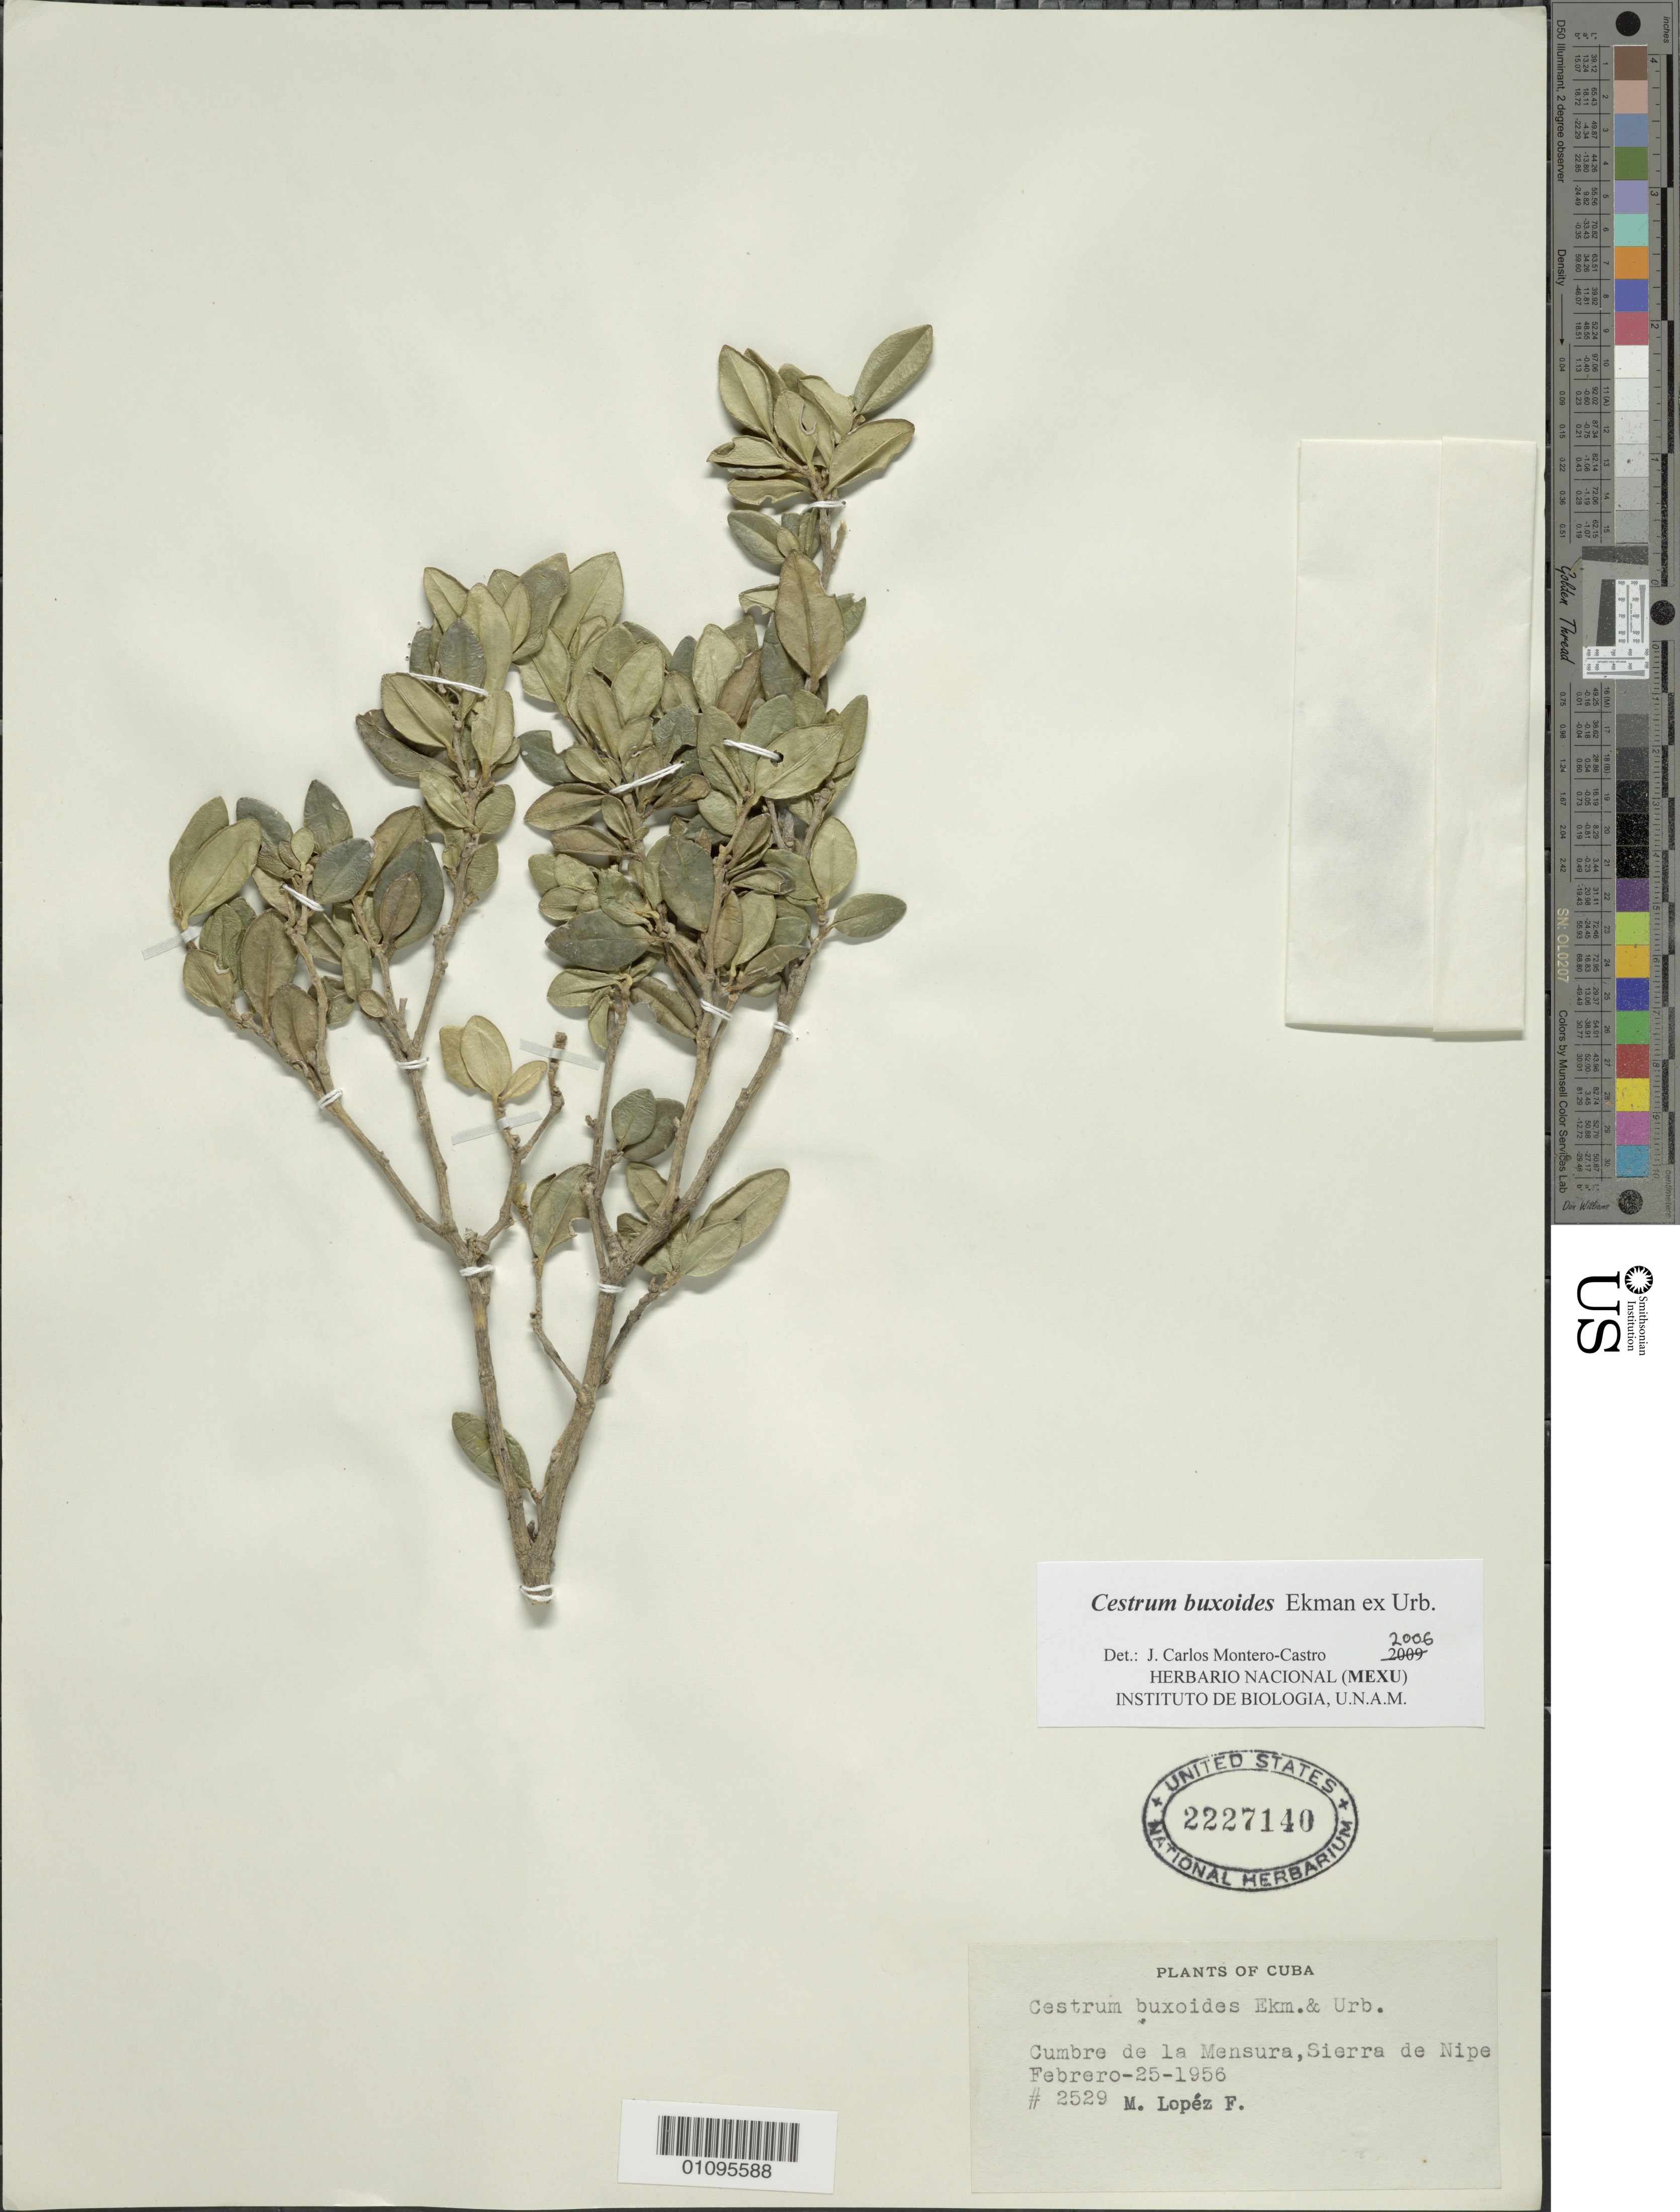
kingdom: Plantae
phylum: Tracheophyta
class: Magnoliopsida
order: Solanales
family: Solanaceae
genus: Cestrum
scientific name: Cestrum buxoides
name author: Ekman ex Urb.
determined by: Montero-Castro, J. C.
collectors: M. López Figueiras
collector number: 2529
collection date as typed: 25 Feb 1956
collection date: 1956-02-25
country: Cuba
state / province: Holguín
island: Cuba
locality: Sierra de Nipe, cumbre de la Mensura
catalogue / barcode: US 2227140